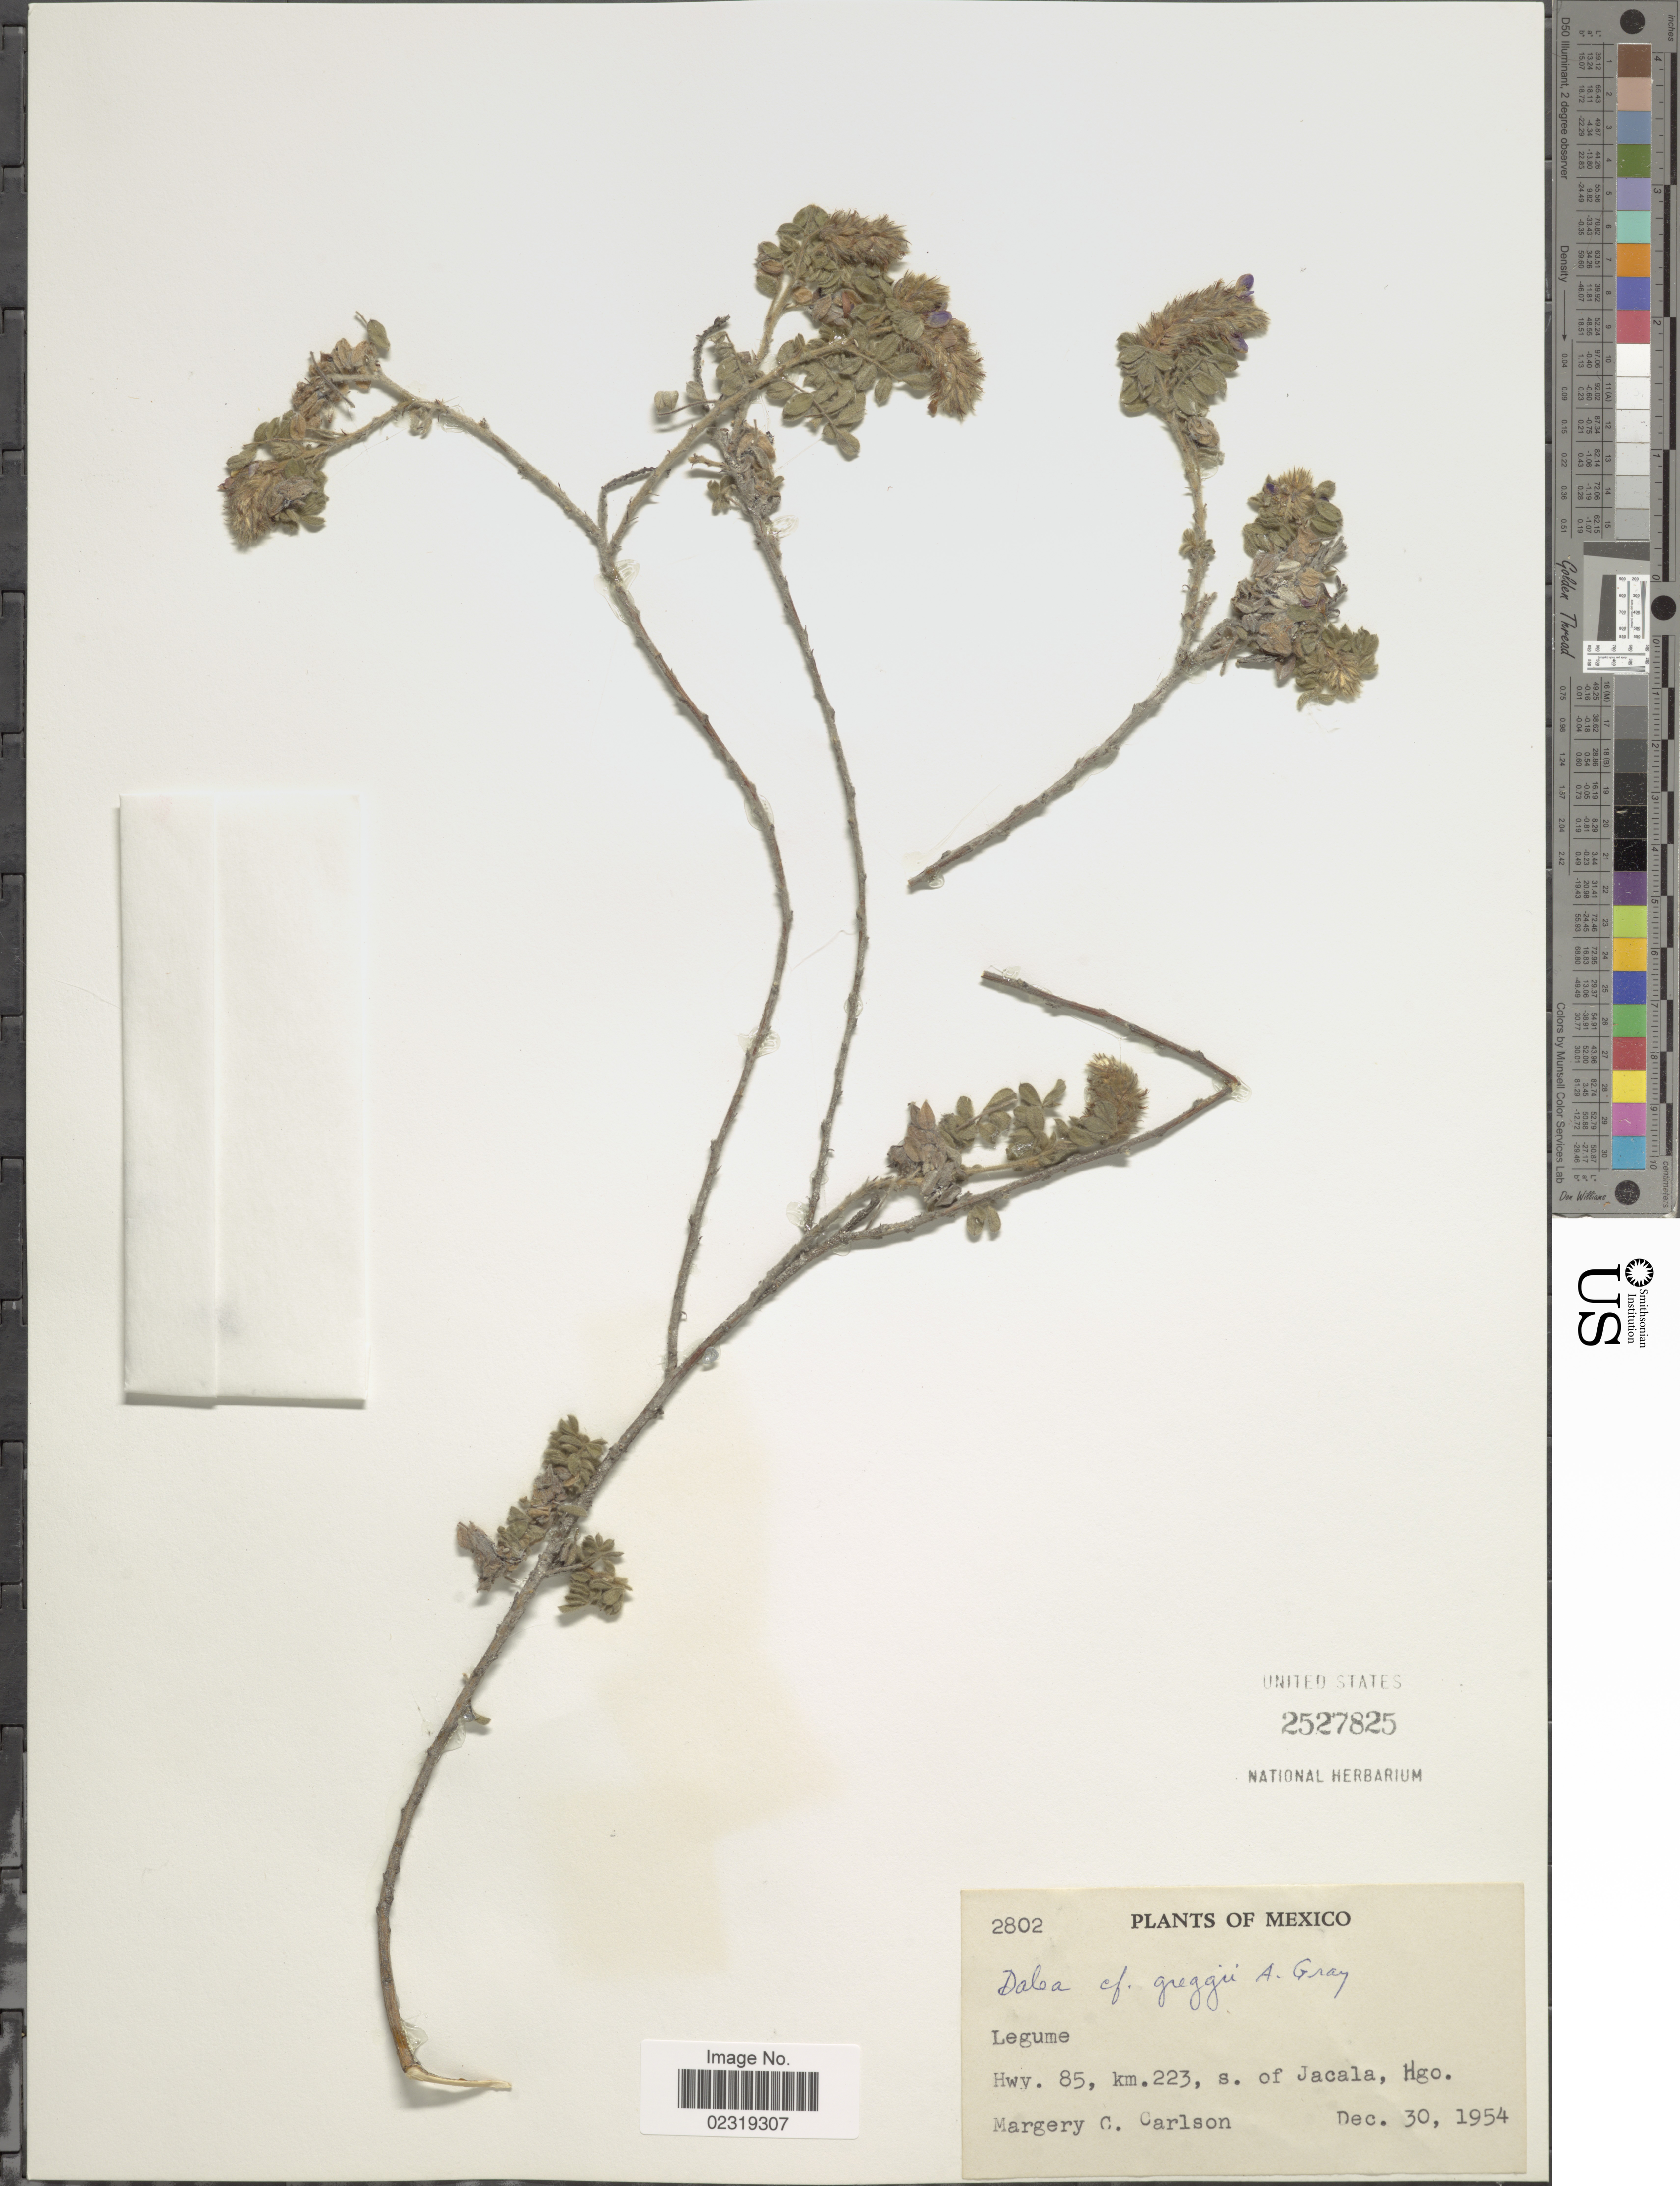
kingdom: Plantae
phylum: Tracheophyta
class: Magnoliopsida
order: Fabales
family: Fabaceae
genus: Dalea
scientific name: Dalea greggii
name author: A. Gray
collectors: M. C. Carlson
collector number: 2802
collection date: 1954-12-30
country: Mexico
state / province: Hidalgo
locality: Hwy. 85, km. 223, s. of Jacala, Hgo.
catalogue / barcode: US 2527825